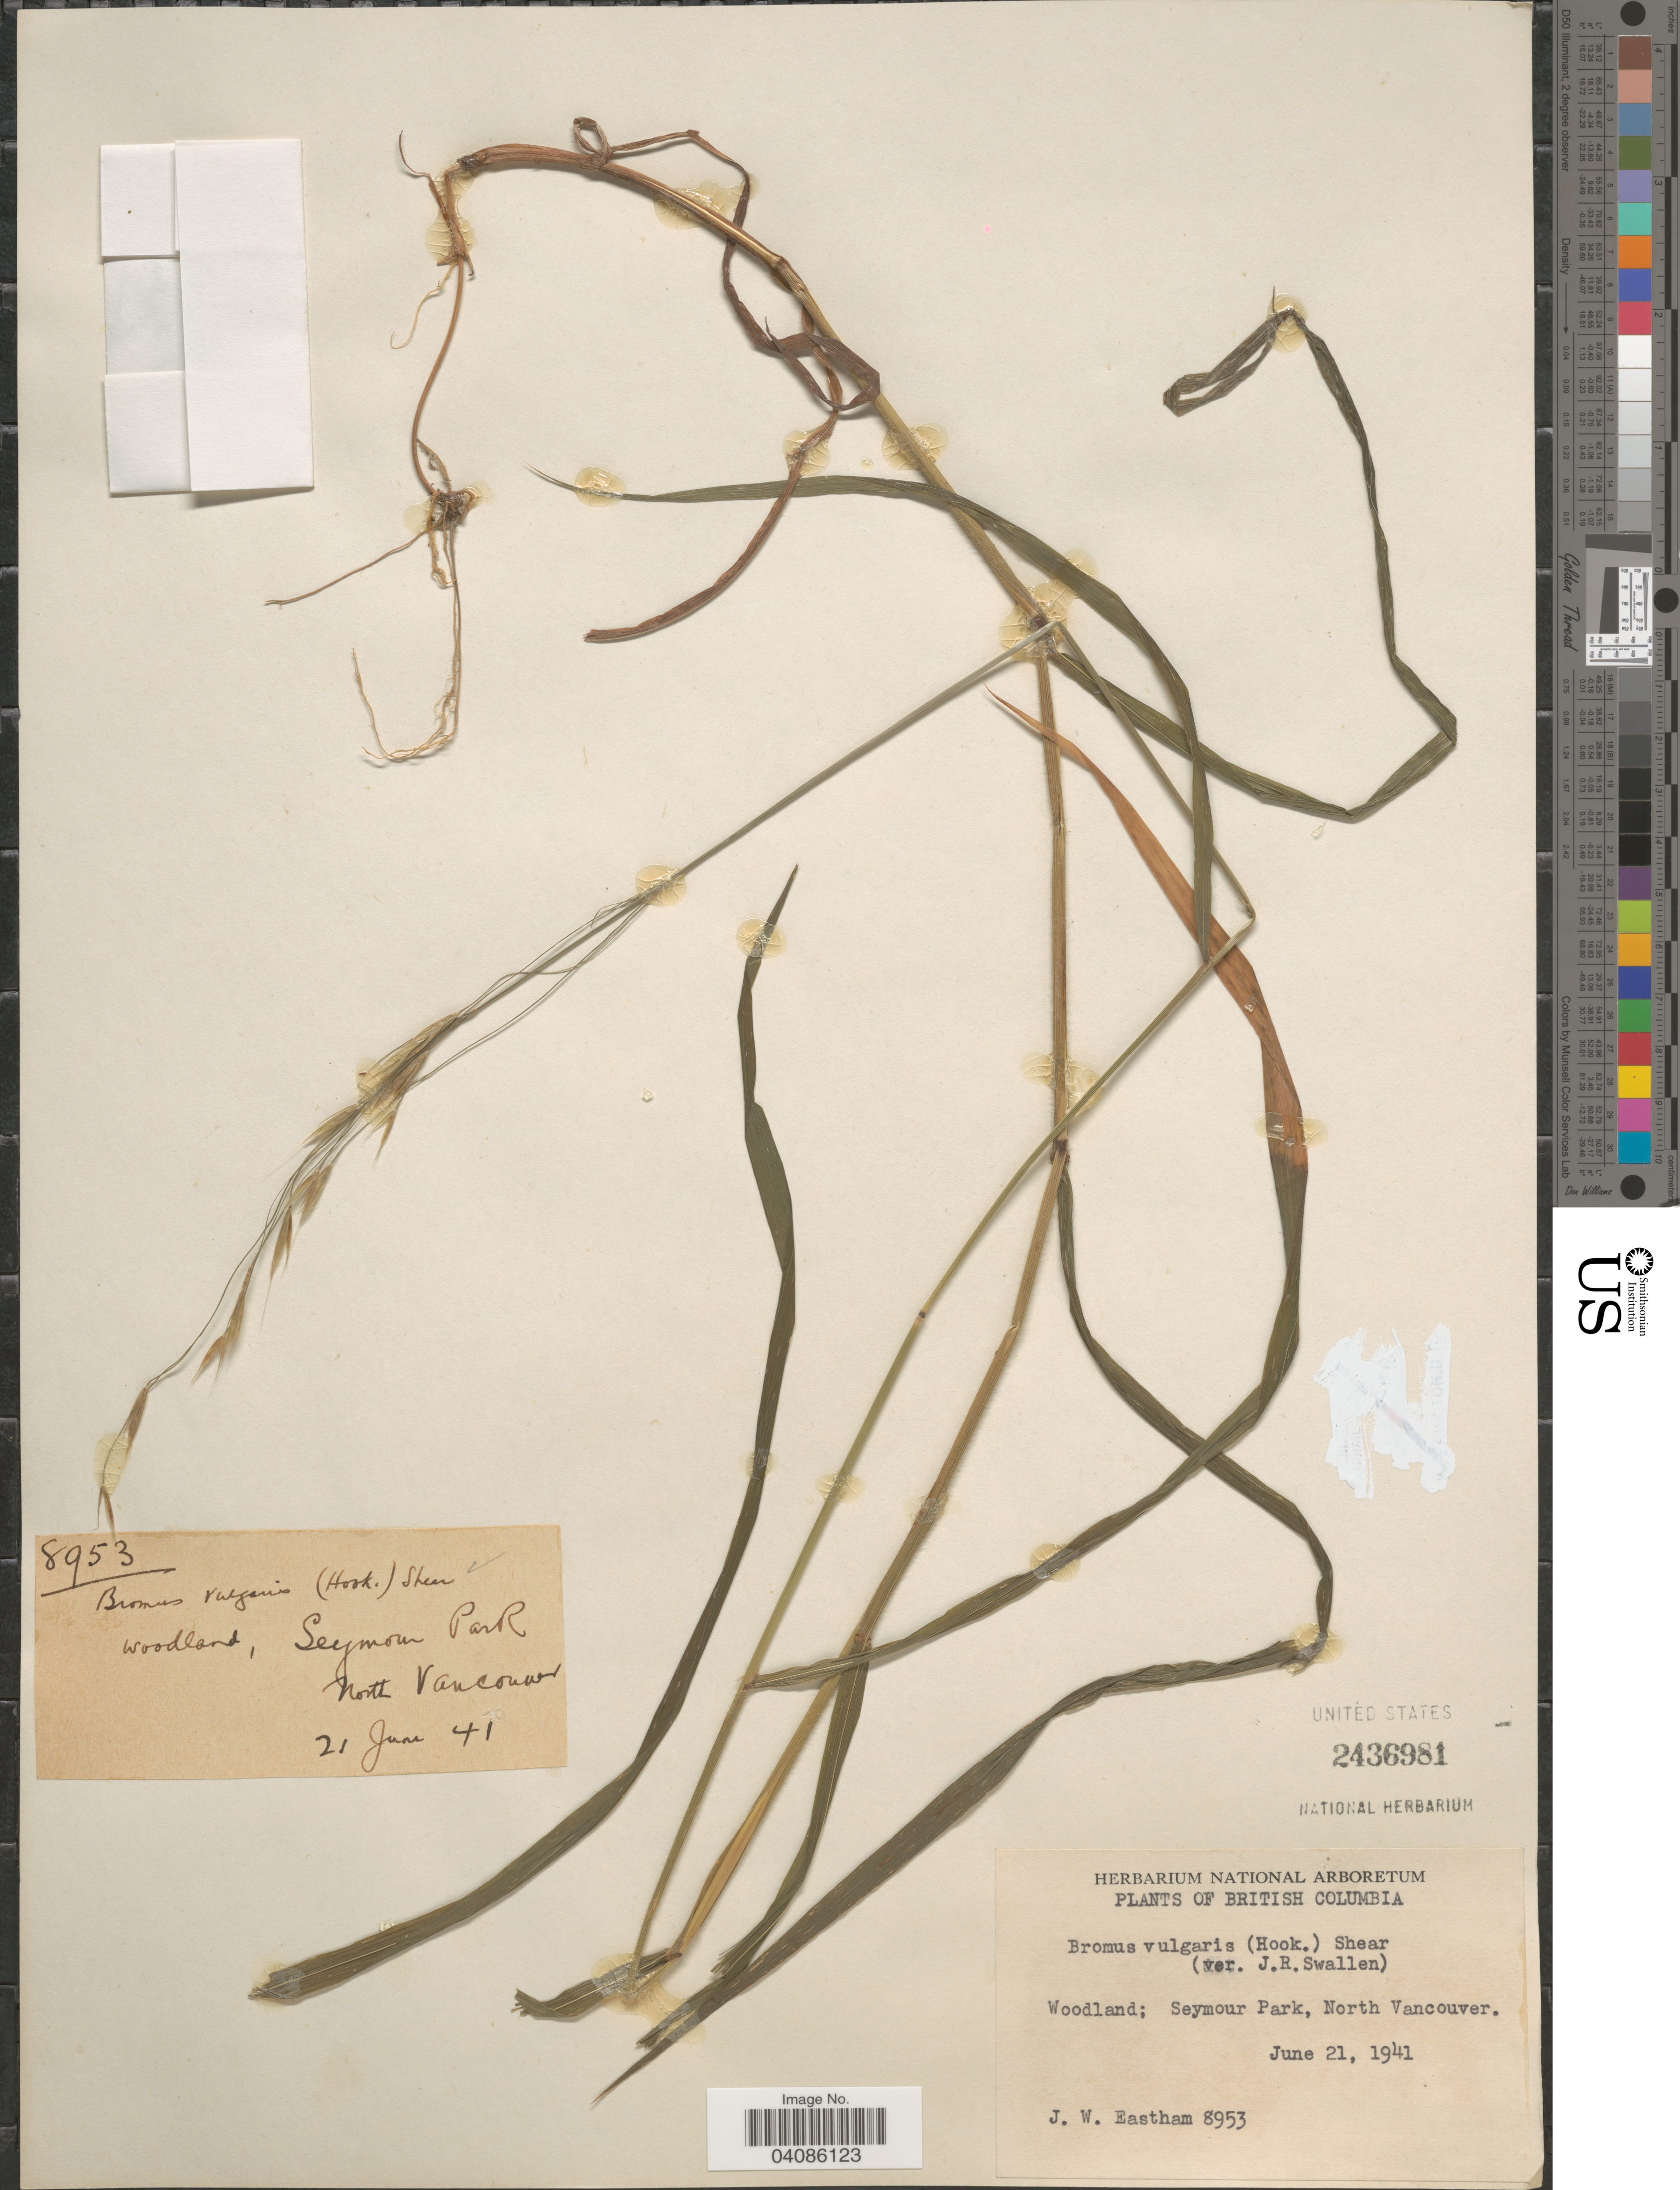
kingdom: Plantae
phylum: Tracheophyta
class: Liliopsida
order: Poales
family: Poaceae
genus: Bromus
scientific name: Bromus vulgaris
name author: (Hook.) Shear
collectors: J. Eastham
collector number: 8953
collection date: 1941-06-21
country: Canada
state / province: British Columbia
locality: Woodland; Seymour Park, North Vancouver.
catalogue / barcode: US 2436981